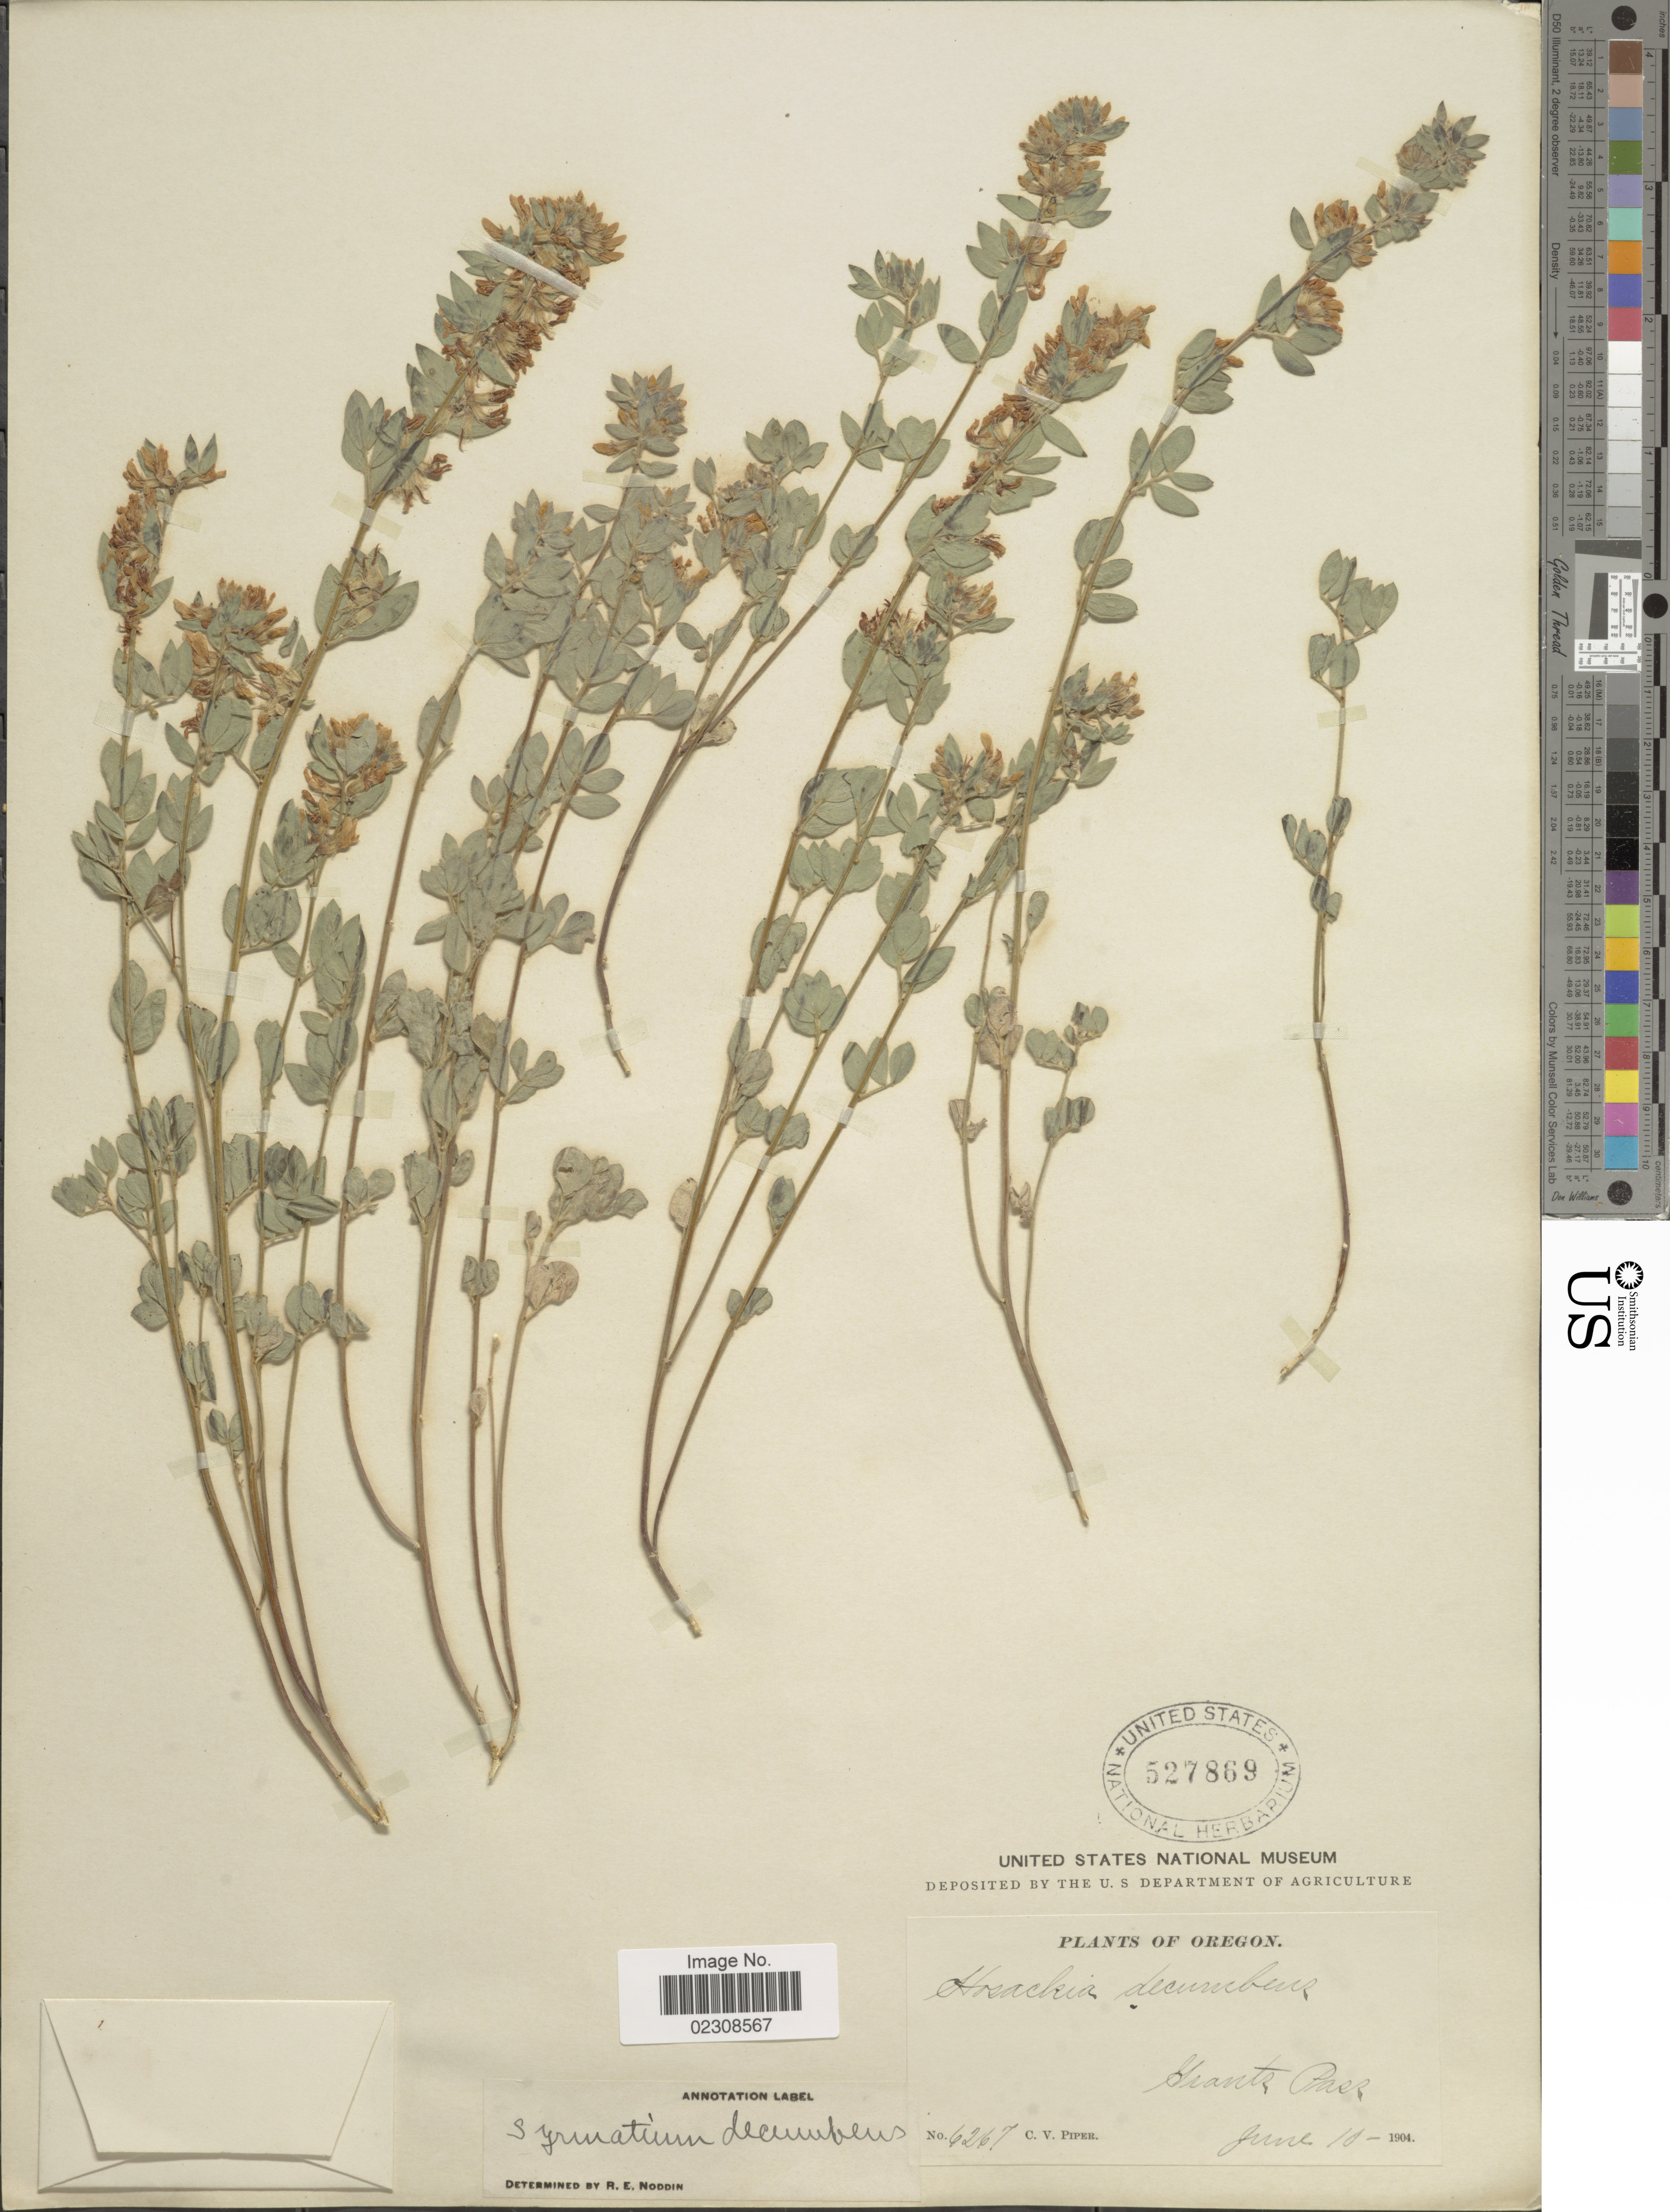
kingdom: Plantae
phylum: Tracheophyta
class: Magnoliopsida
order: Fabales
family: Fabaceae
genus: Syrmatium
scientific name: Syrmatium decumbens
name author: (Benth.) Greene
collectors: C. V. Piper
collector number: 6267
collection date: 1904-06-10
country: United States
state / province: Oregon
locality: Grants Pass.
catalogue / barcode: US 527869